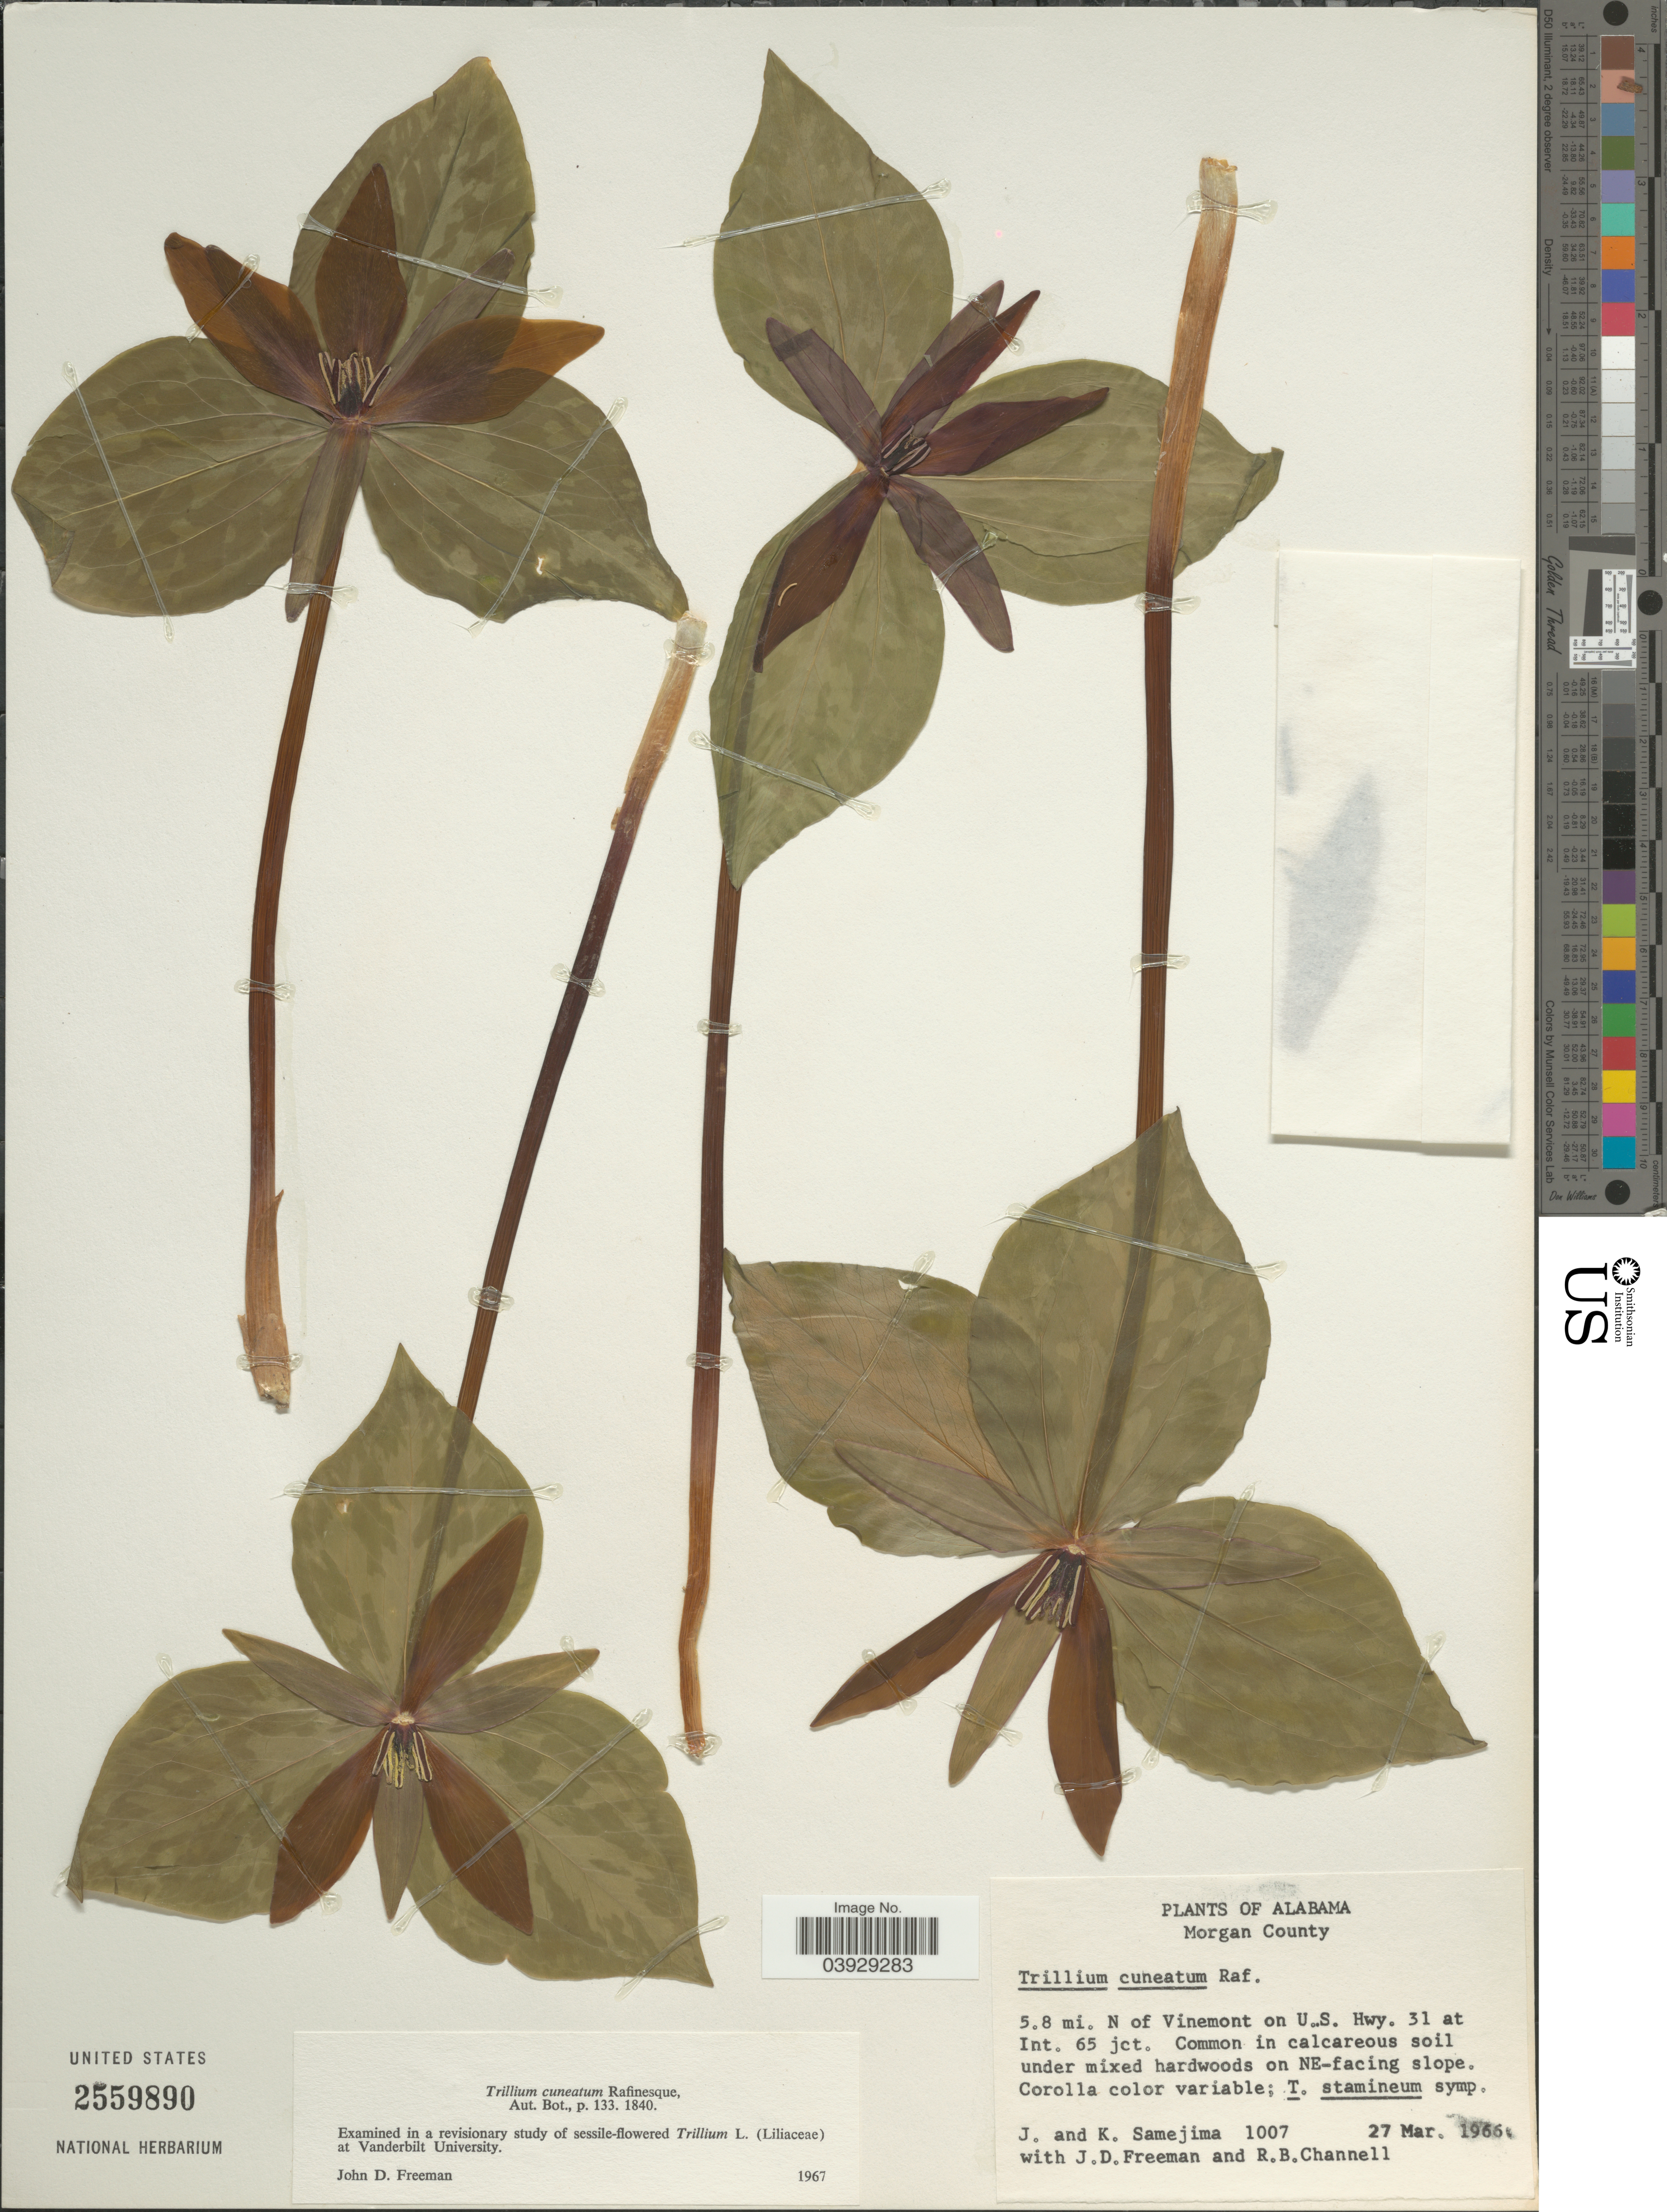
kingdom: Plantae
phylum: Tracheophyta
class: Liliopsida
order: Liliales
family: Melanthiaceae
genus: Trillium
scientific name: Trillium cuneatum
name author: Raf.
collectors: J. Samejima, K. Samejima, J. Freeman & R. B. Channell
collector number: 1007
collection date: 1966-03-27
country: United States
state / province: Alabama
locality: Morgan County. 5.8 mi. N of Vinemont on U.S. Hwy. 31 at Int. 65 jct.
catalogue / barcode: US 2559890